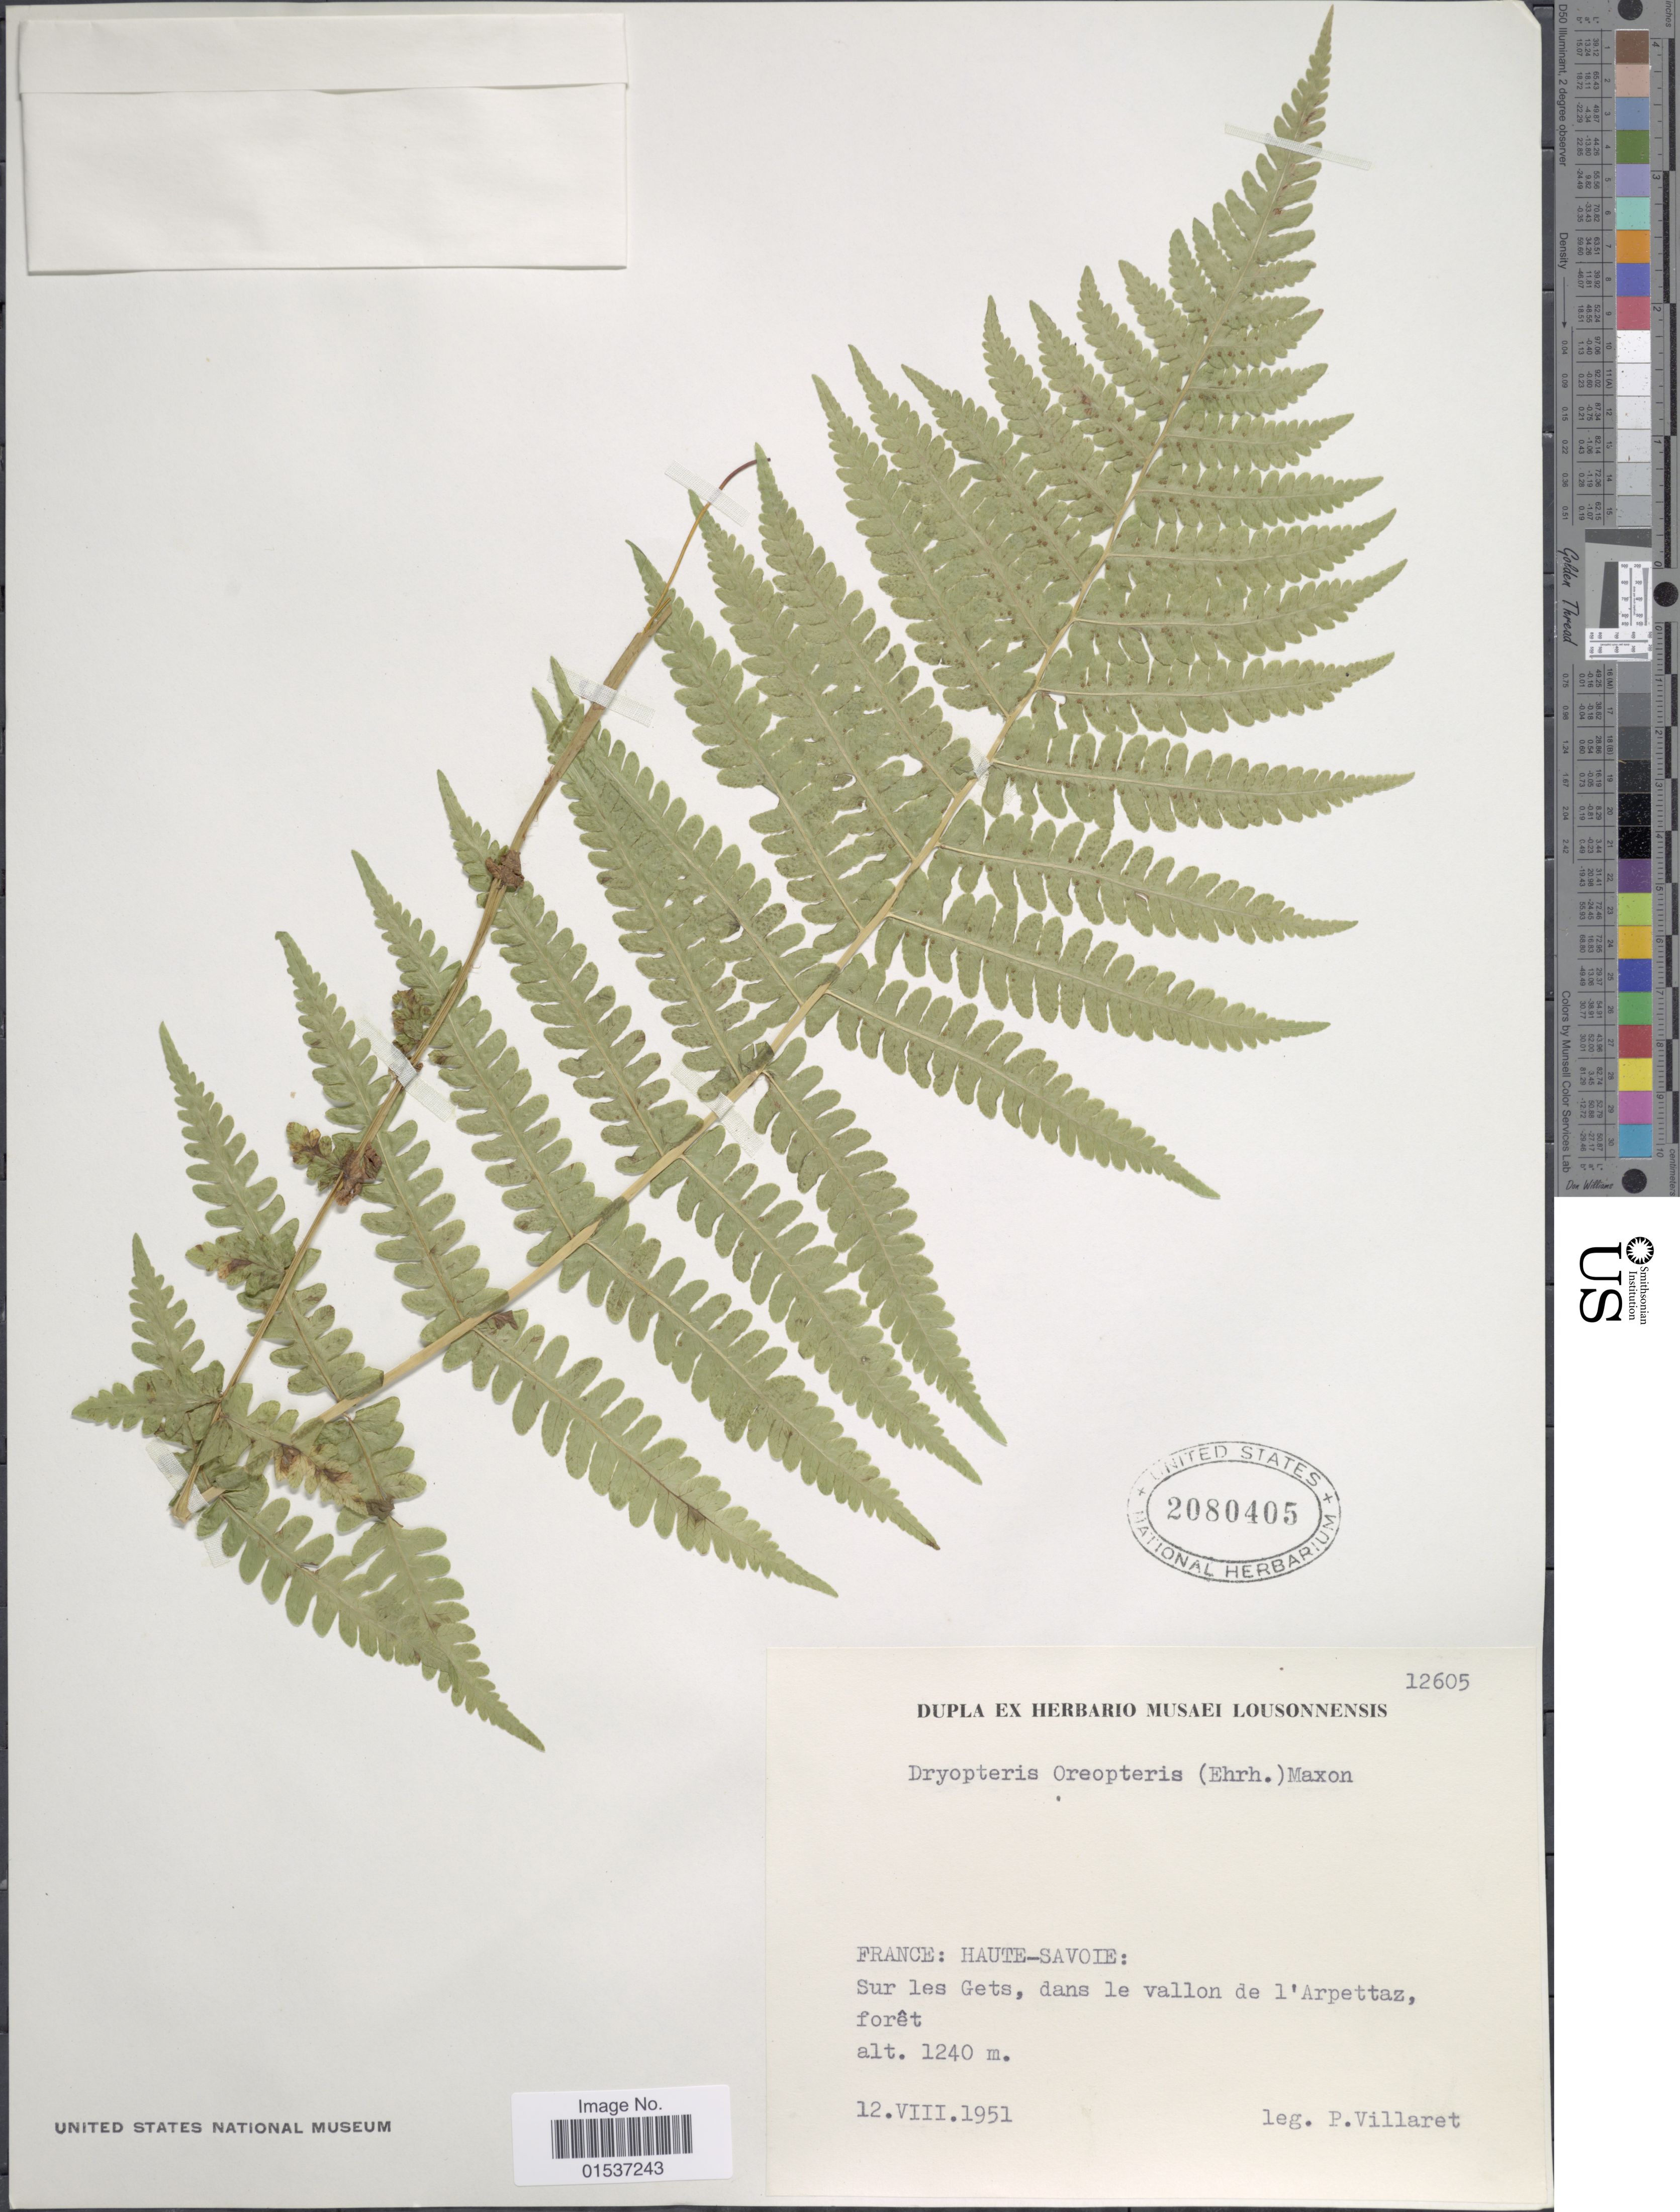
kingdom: Plantae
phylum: Tracheophyta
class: Polypodiopsida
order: Polypodiales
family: Thelypteridaceae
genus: Oreopteris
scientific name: Oreopteris limbosperma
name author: (All.) K. Iwats.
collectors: P. Villaret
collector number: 12605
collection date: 1951-08-12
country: France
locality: France: Haute-Savoie, Sur les Gets, dans le vallon de l'Arpettaz.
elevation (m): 1240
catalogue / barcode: US 2080405